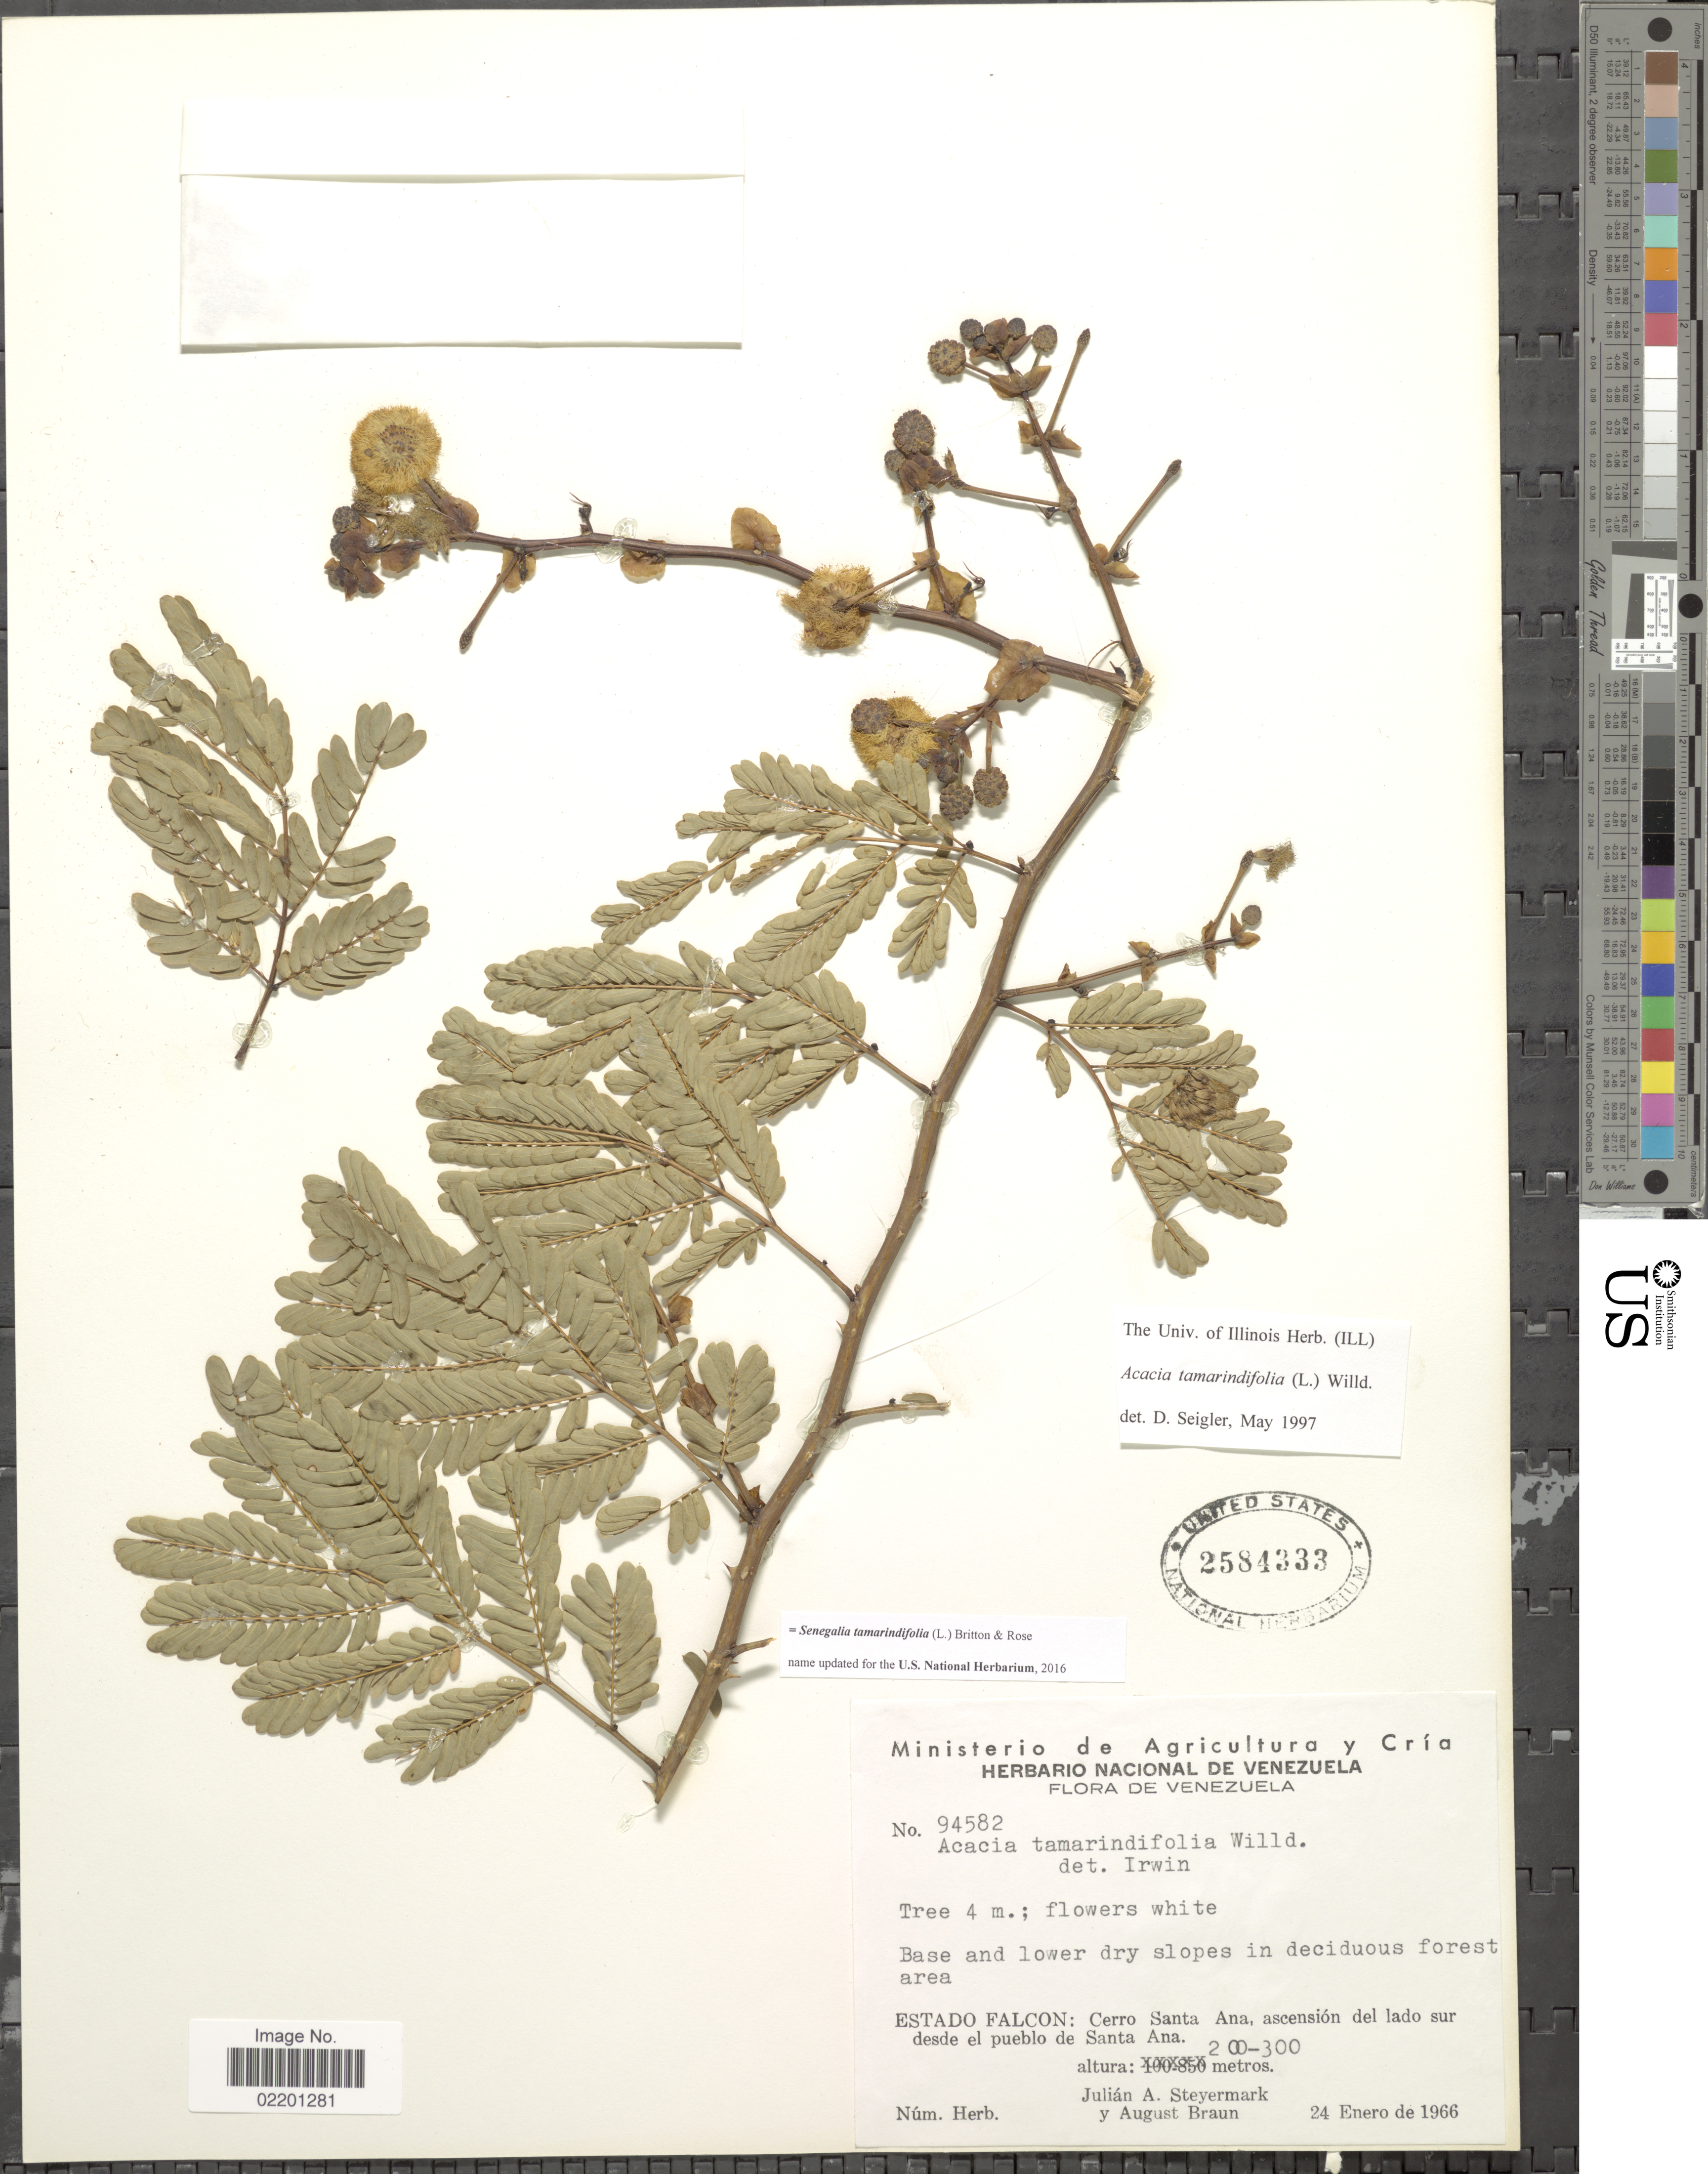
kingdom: Plantae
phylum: Tracheophyta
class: Magnoliopsida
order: Fabales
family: Fabaceae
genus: Senegalia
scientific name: Senegalia tamarindifolia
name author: (L.) Britton & Rose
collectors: J. Steyermark & A. Braun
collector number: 94582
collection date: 1966-01-24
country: Venezuela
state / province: Falcón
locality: Estado Falcon: Cerro Santa Ana, ascension del lado sur desde el pueblo de Santa Ana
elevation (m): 200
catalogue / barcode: US 2584333